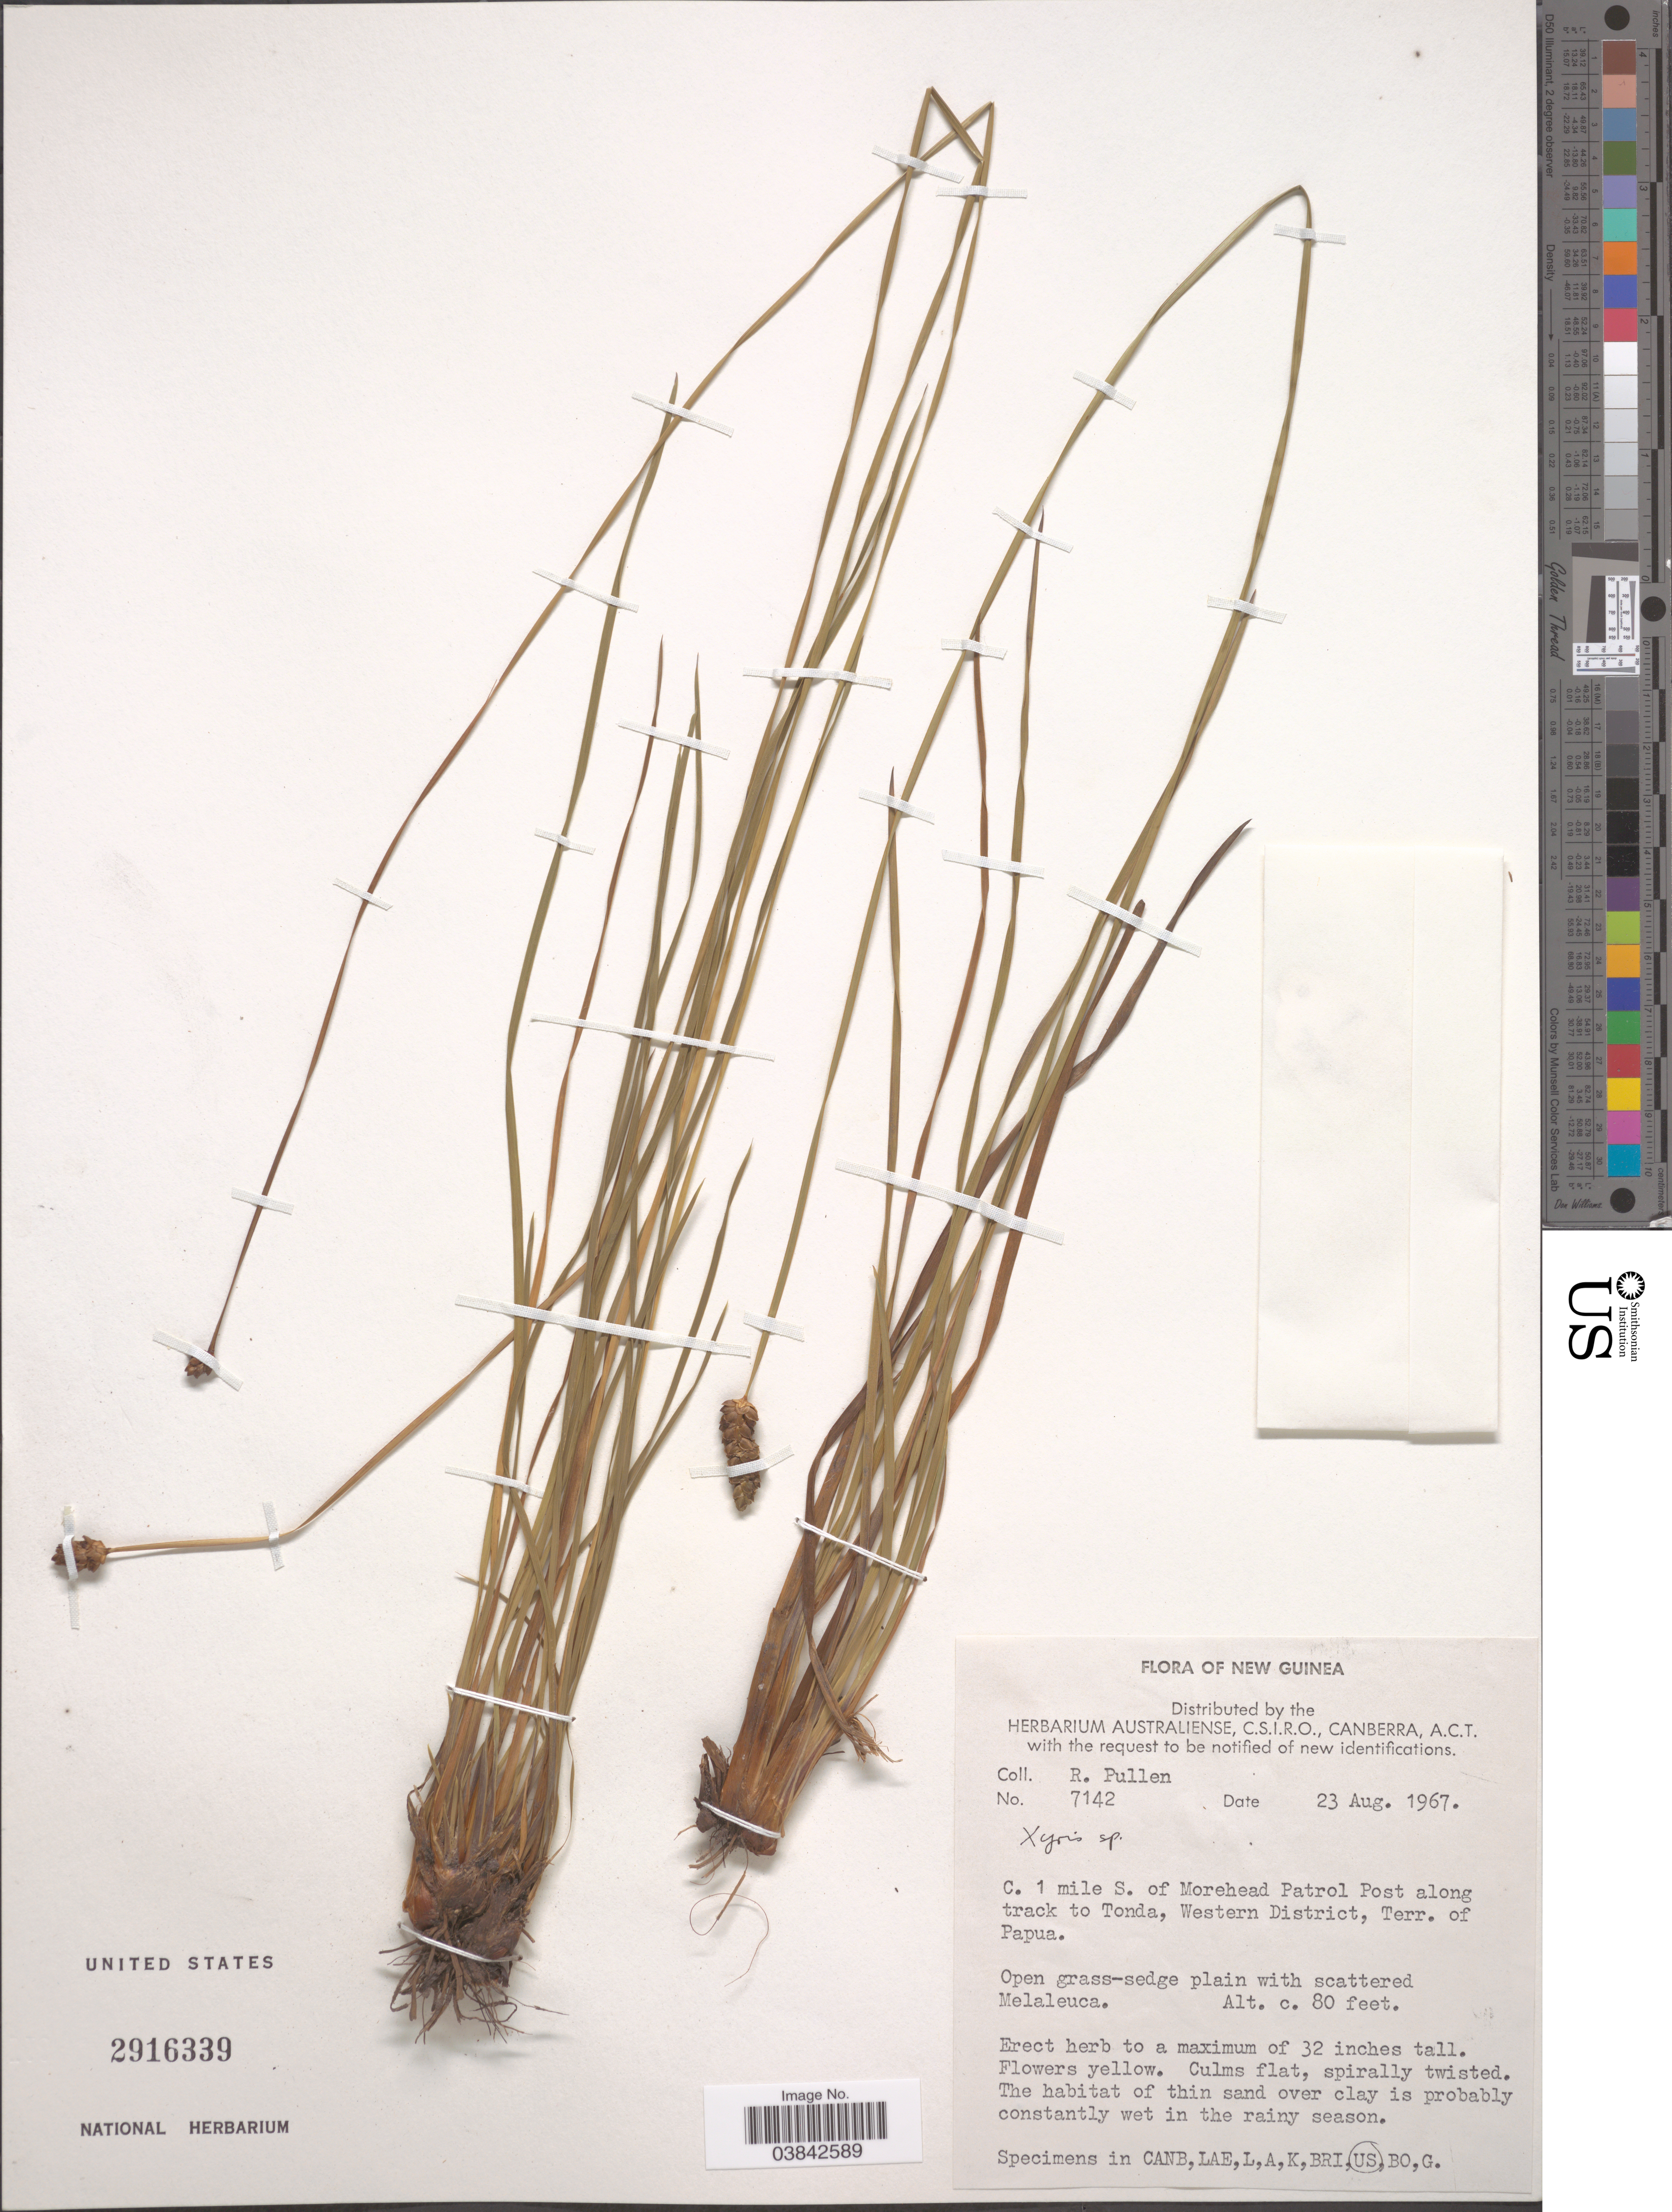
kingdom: Plantae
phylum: Tracheophyta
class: Liliopsida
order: Poales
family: Xyridaceae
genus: Xyris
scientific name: Xyris sp.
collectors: R. Pullen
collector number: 7142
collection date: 1967-08-23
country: Papua New Guinea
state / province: Manus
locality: New Guinea. C. 1 mile S. of Morehead Patrol Post along track to Tonda, Western District, Terr. of Papua.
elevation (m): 24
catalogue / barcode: US 2916339